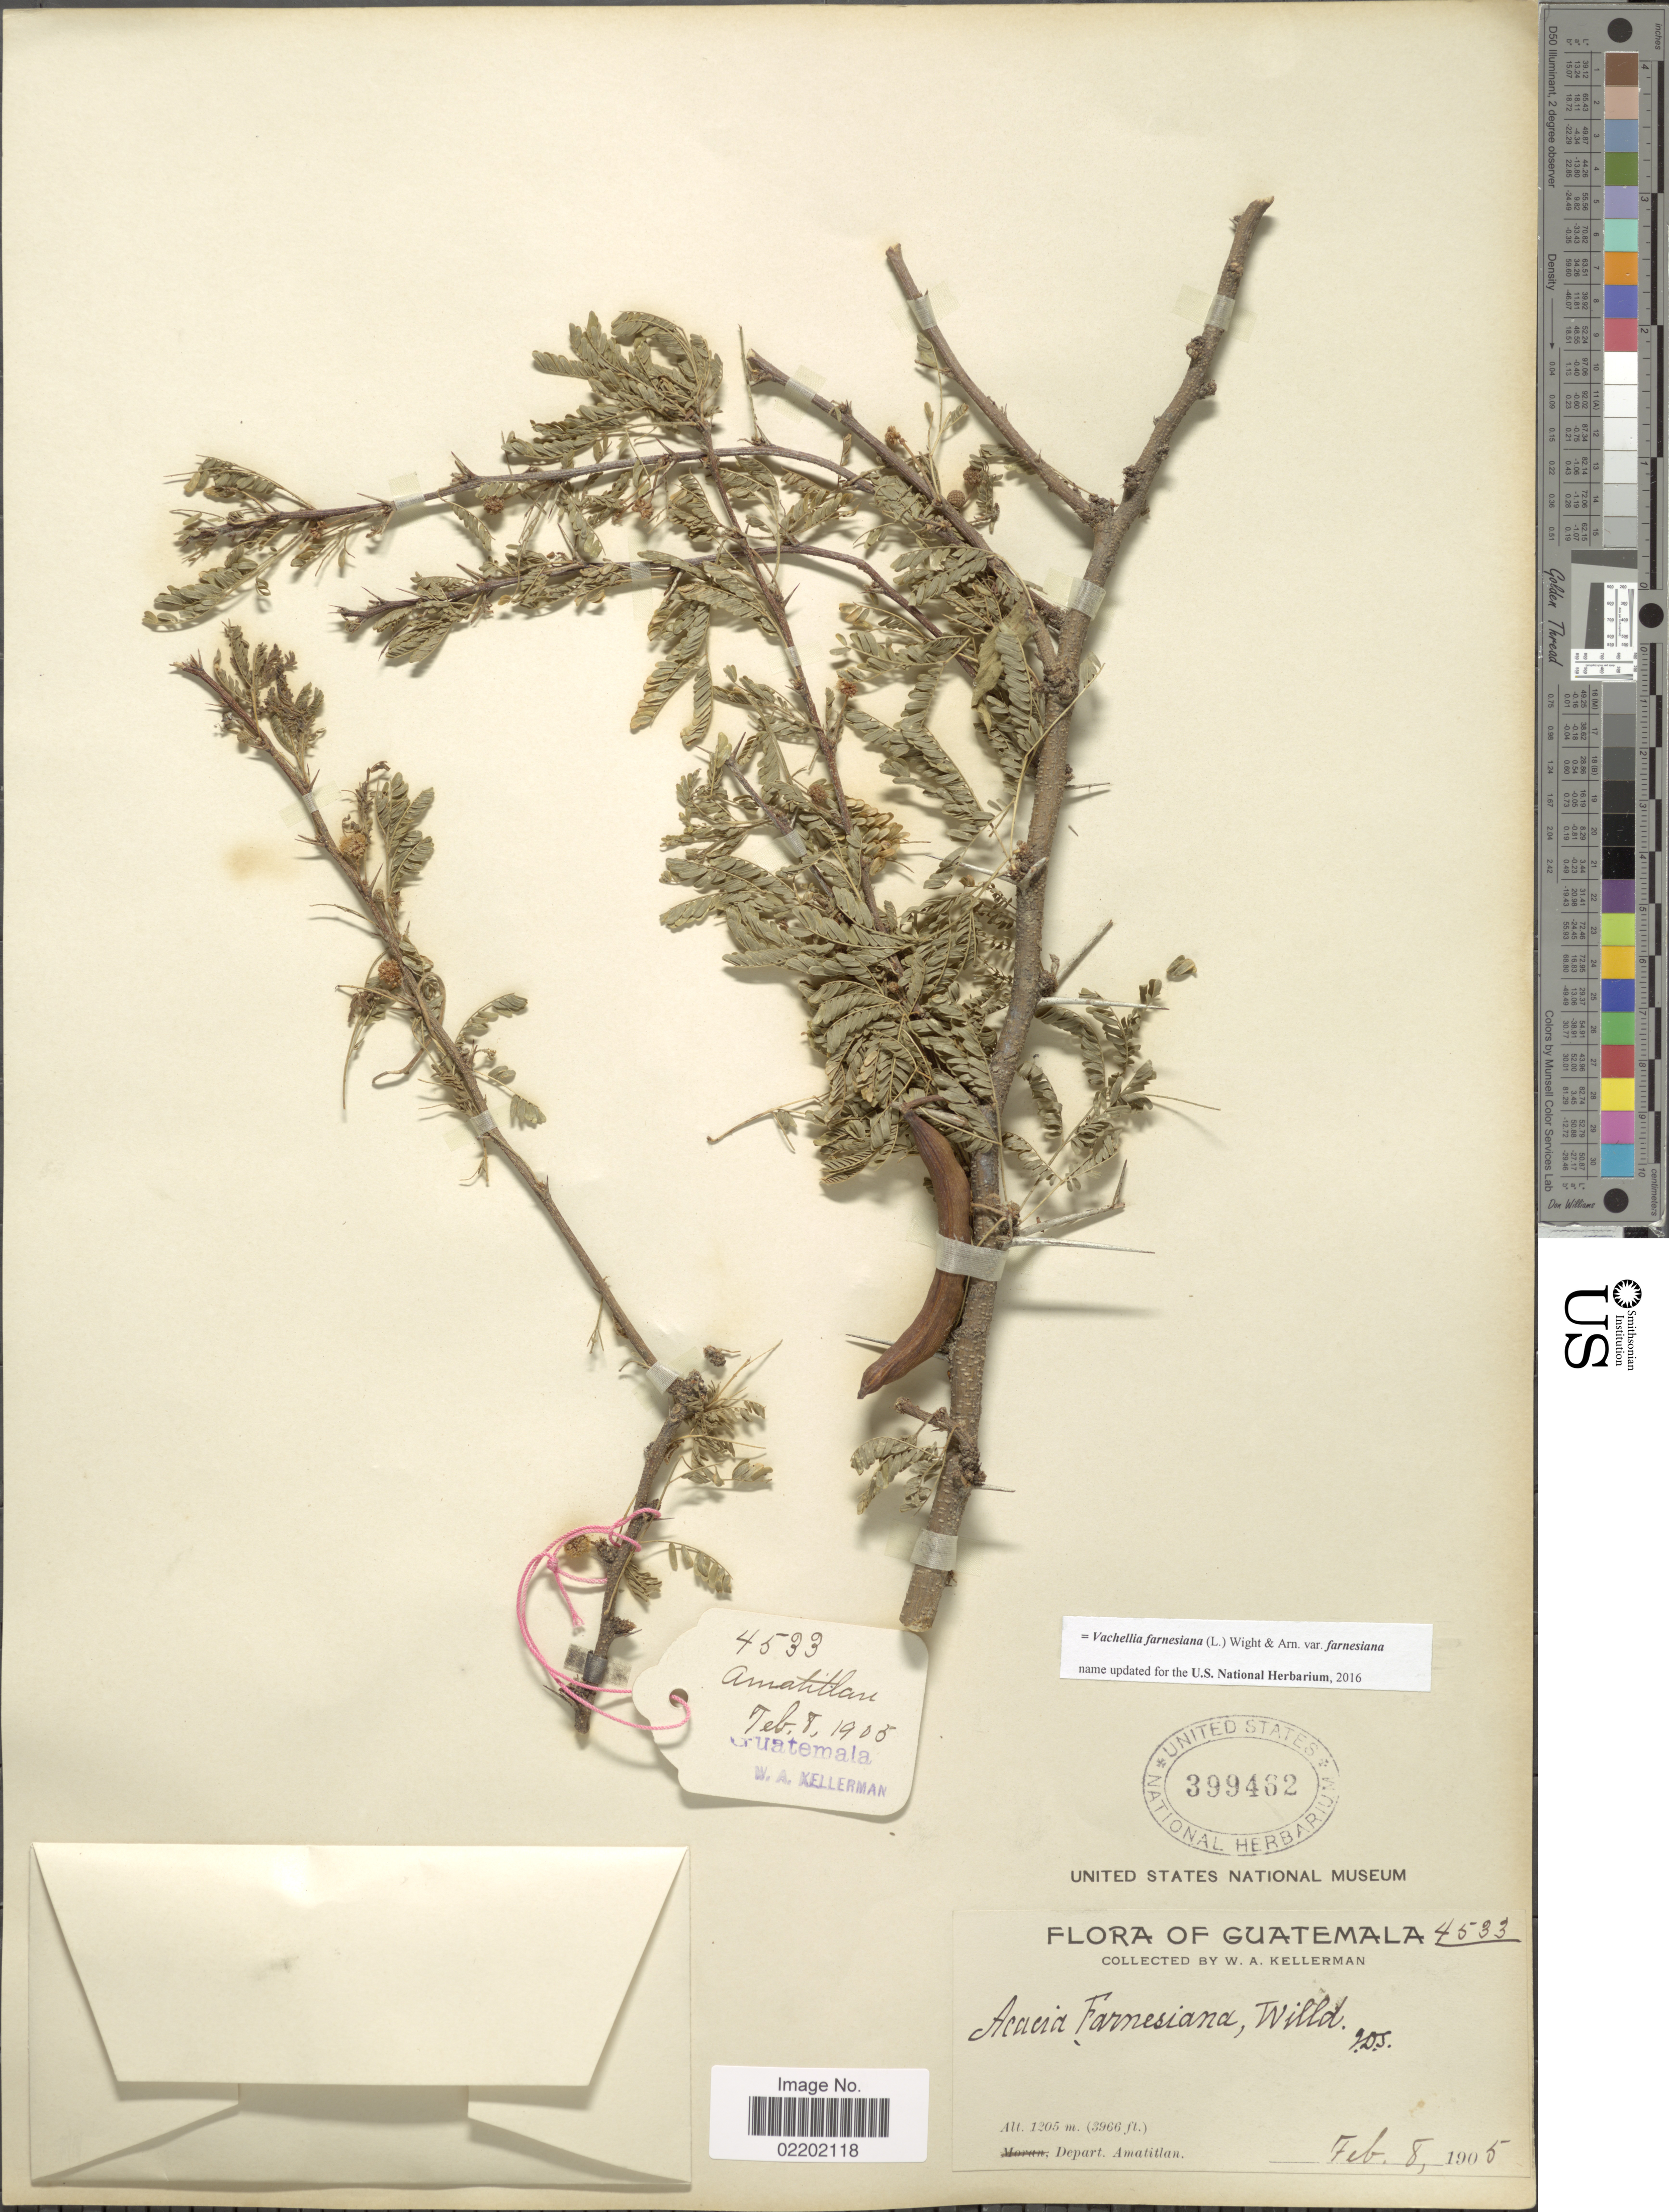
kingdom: Plantae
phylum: Tracheophyta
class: Magnoliopsida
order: Fabales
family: Fabaceae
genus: Vachellia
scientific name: Vachellia farnesiana var. farnesiana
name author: (L.) Wight & Arn.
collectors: W. Kellerman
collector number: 4533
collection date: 1905-02-08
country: Guatemala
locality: Depart. Amatitlan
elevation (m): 1205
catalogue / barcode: US 399462